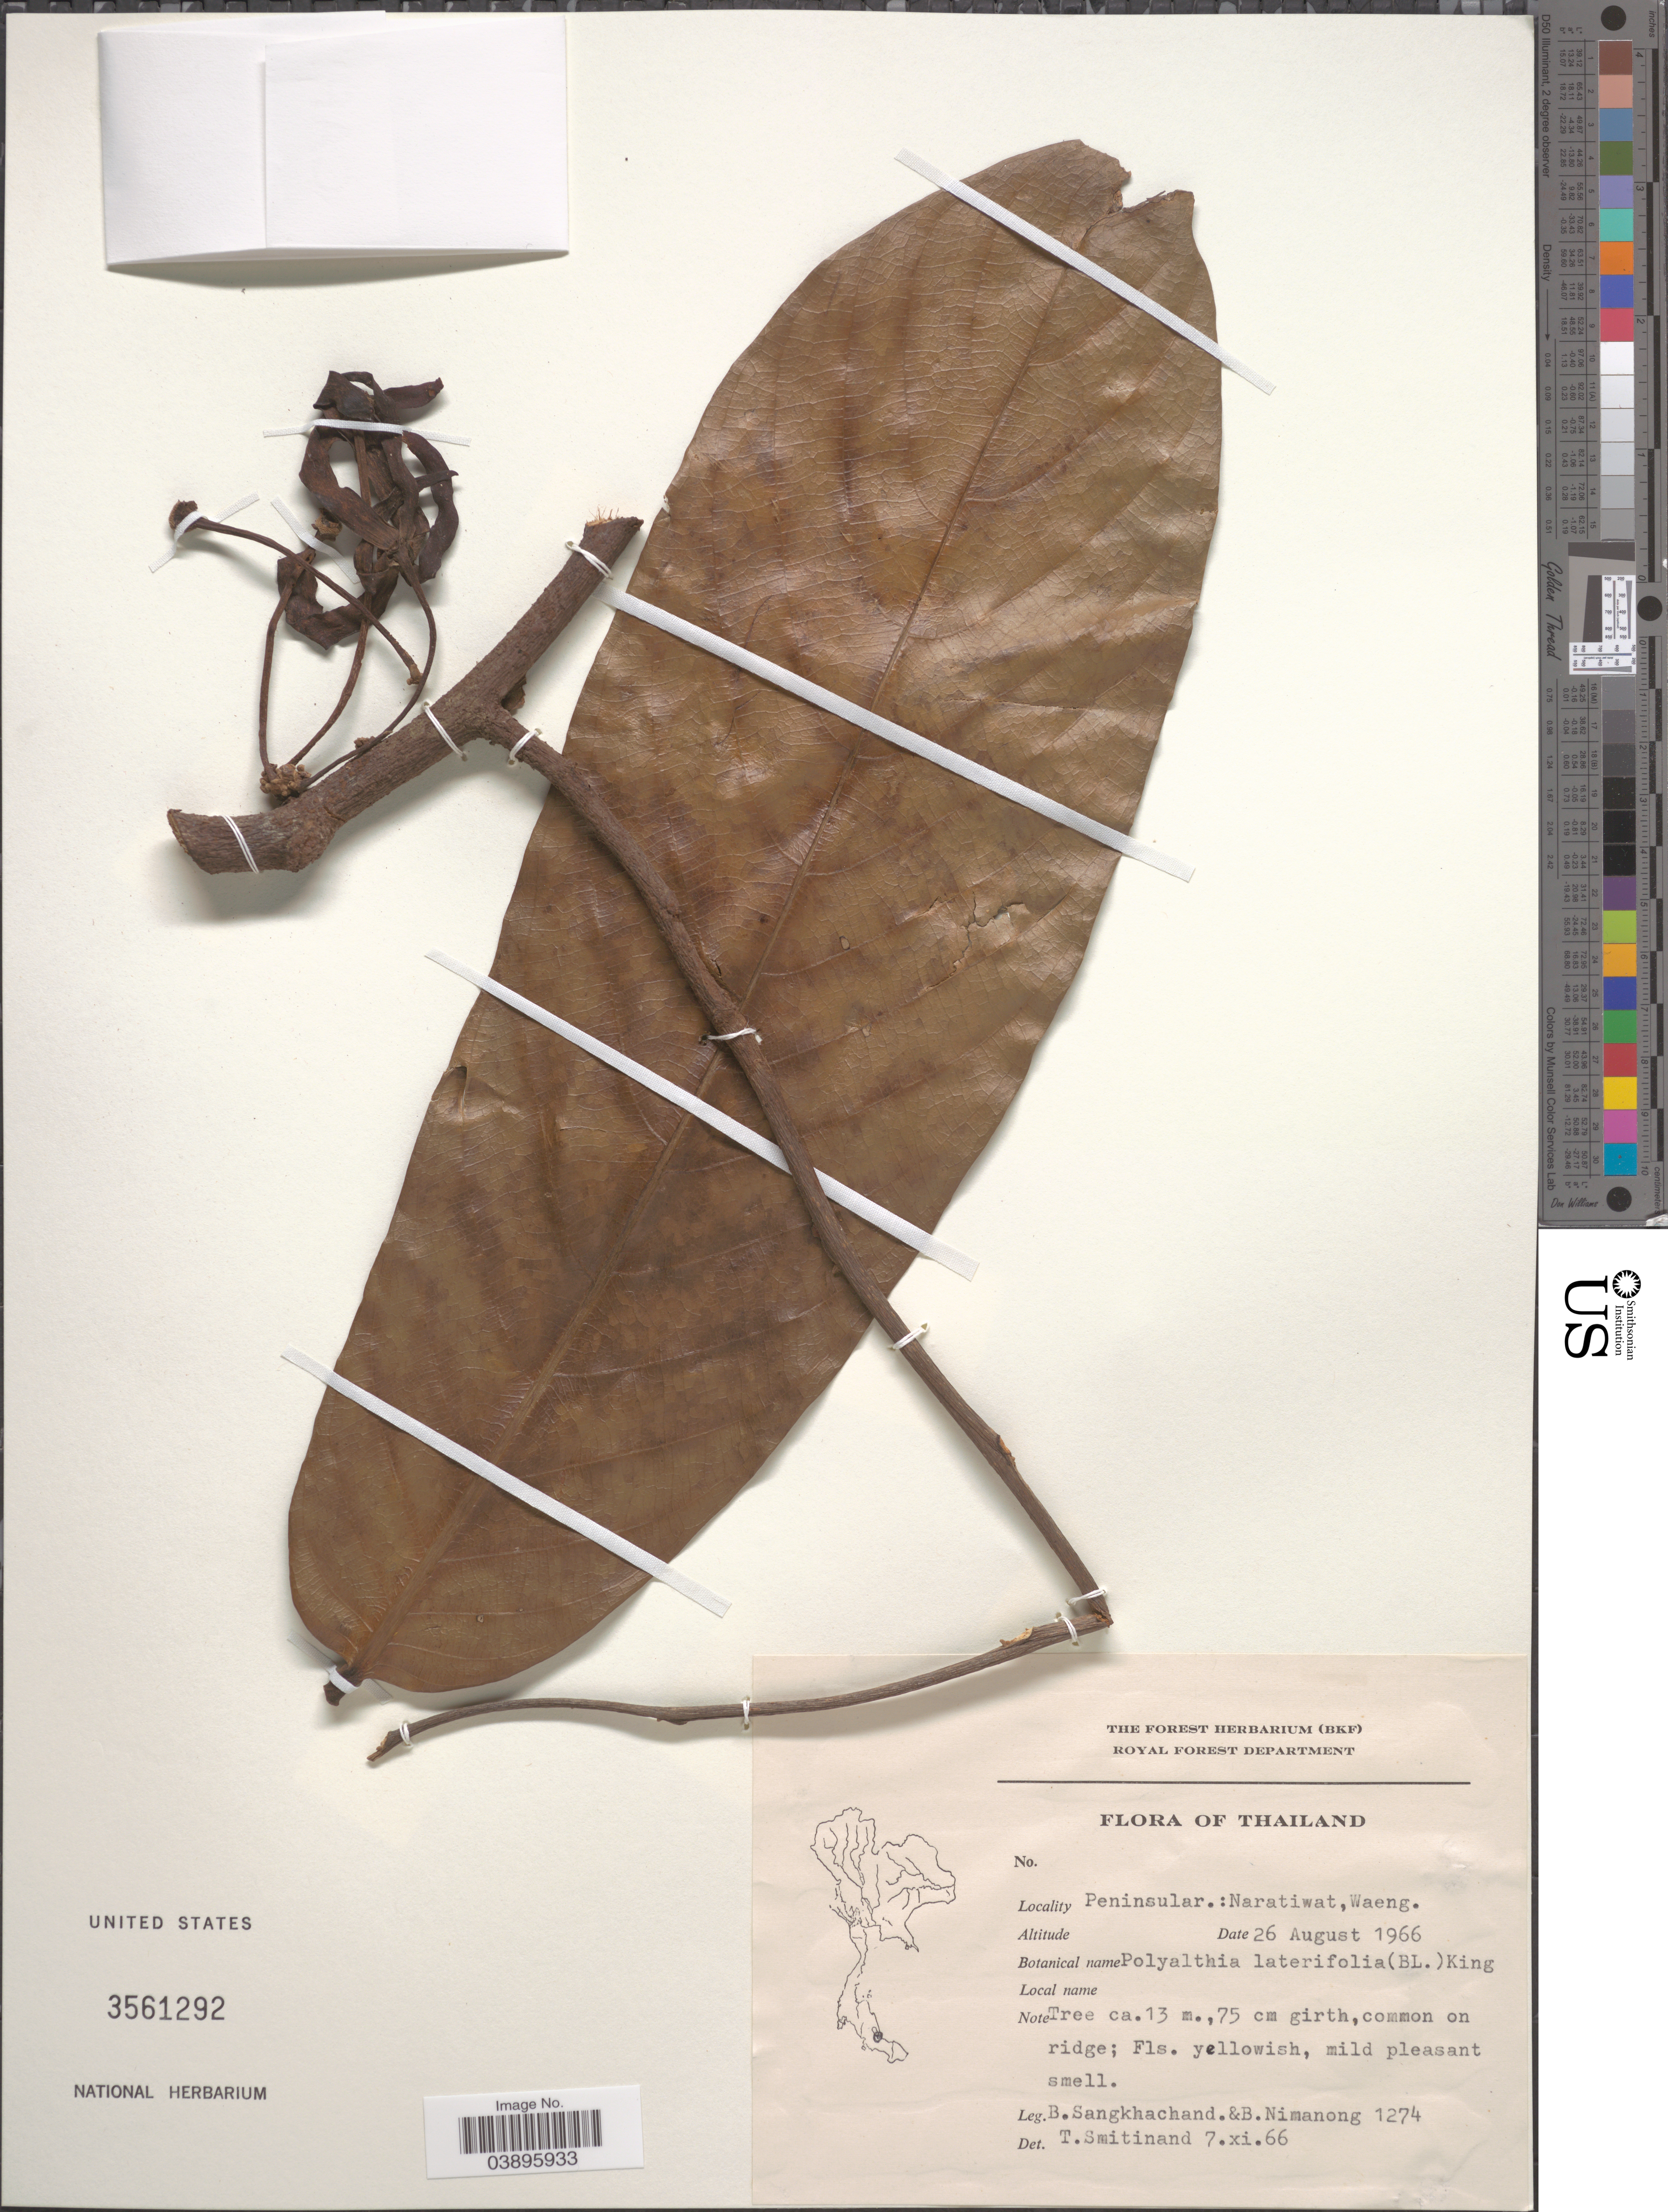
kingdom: Plantae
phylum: Tracheophyta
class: Magnoliopsida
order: Magnoliales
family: Annonaceae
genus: Polyalthia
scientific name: Polyalthia lateriflora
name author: Kurz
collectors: B. Sangkhachand & B. Nimanong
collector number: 1274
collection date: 1966-08-26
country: Thailand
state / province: Narathiwat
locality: Peninsular.: Naratiwat, Waeng.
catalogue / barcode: US 3561292